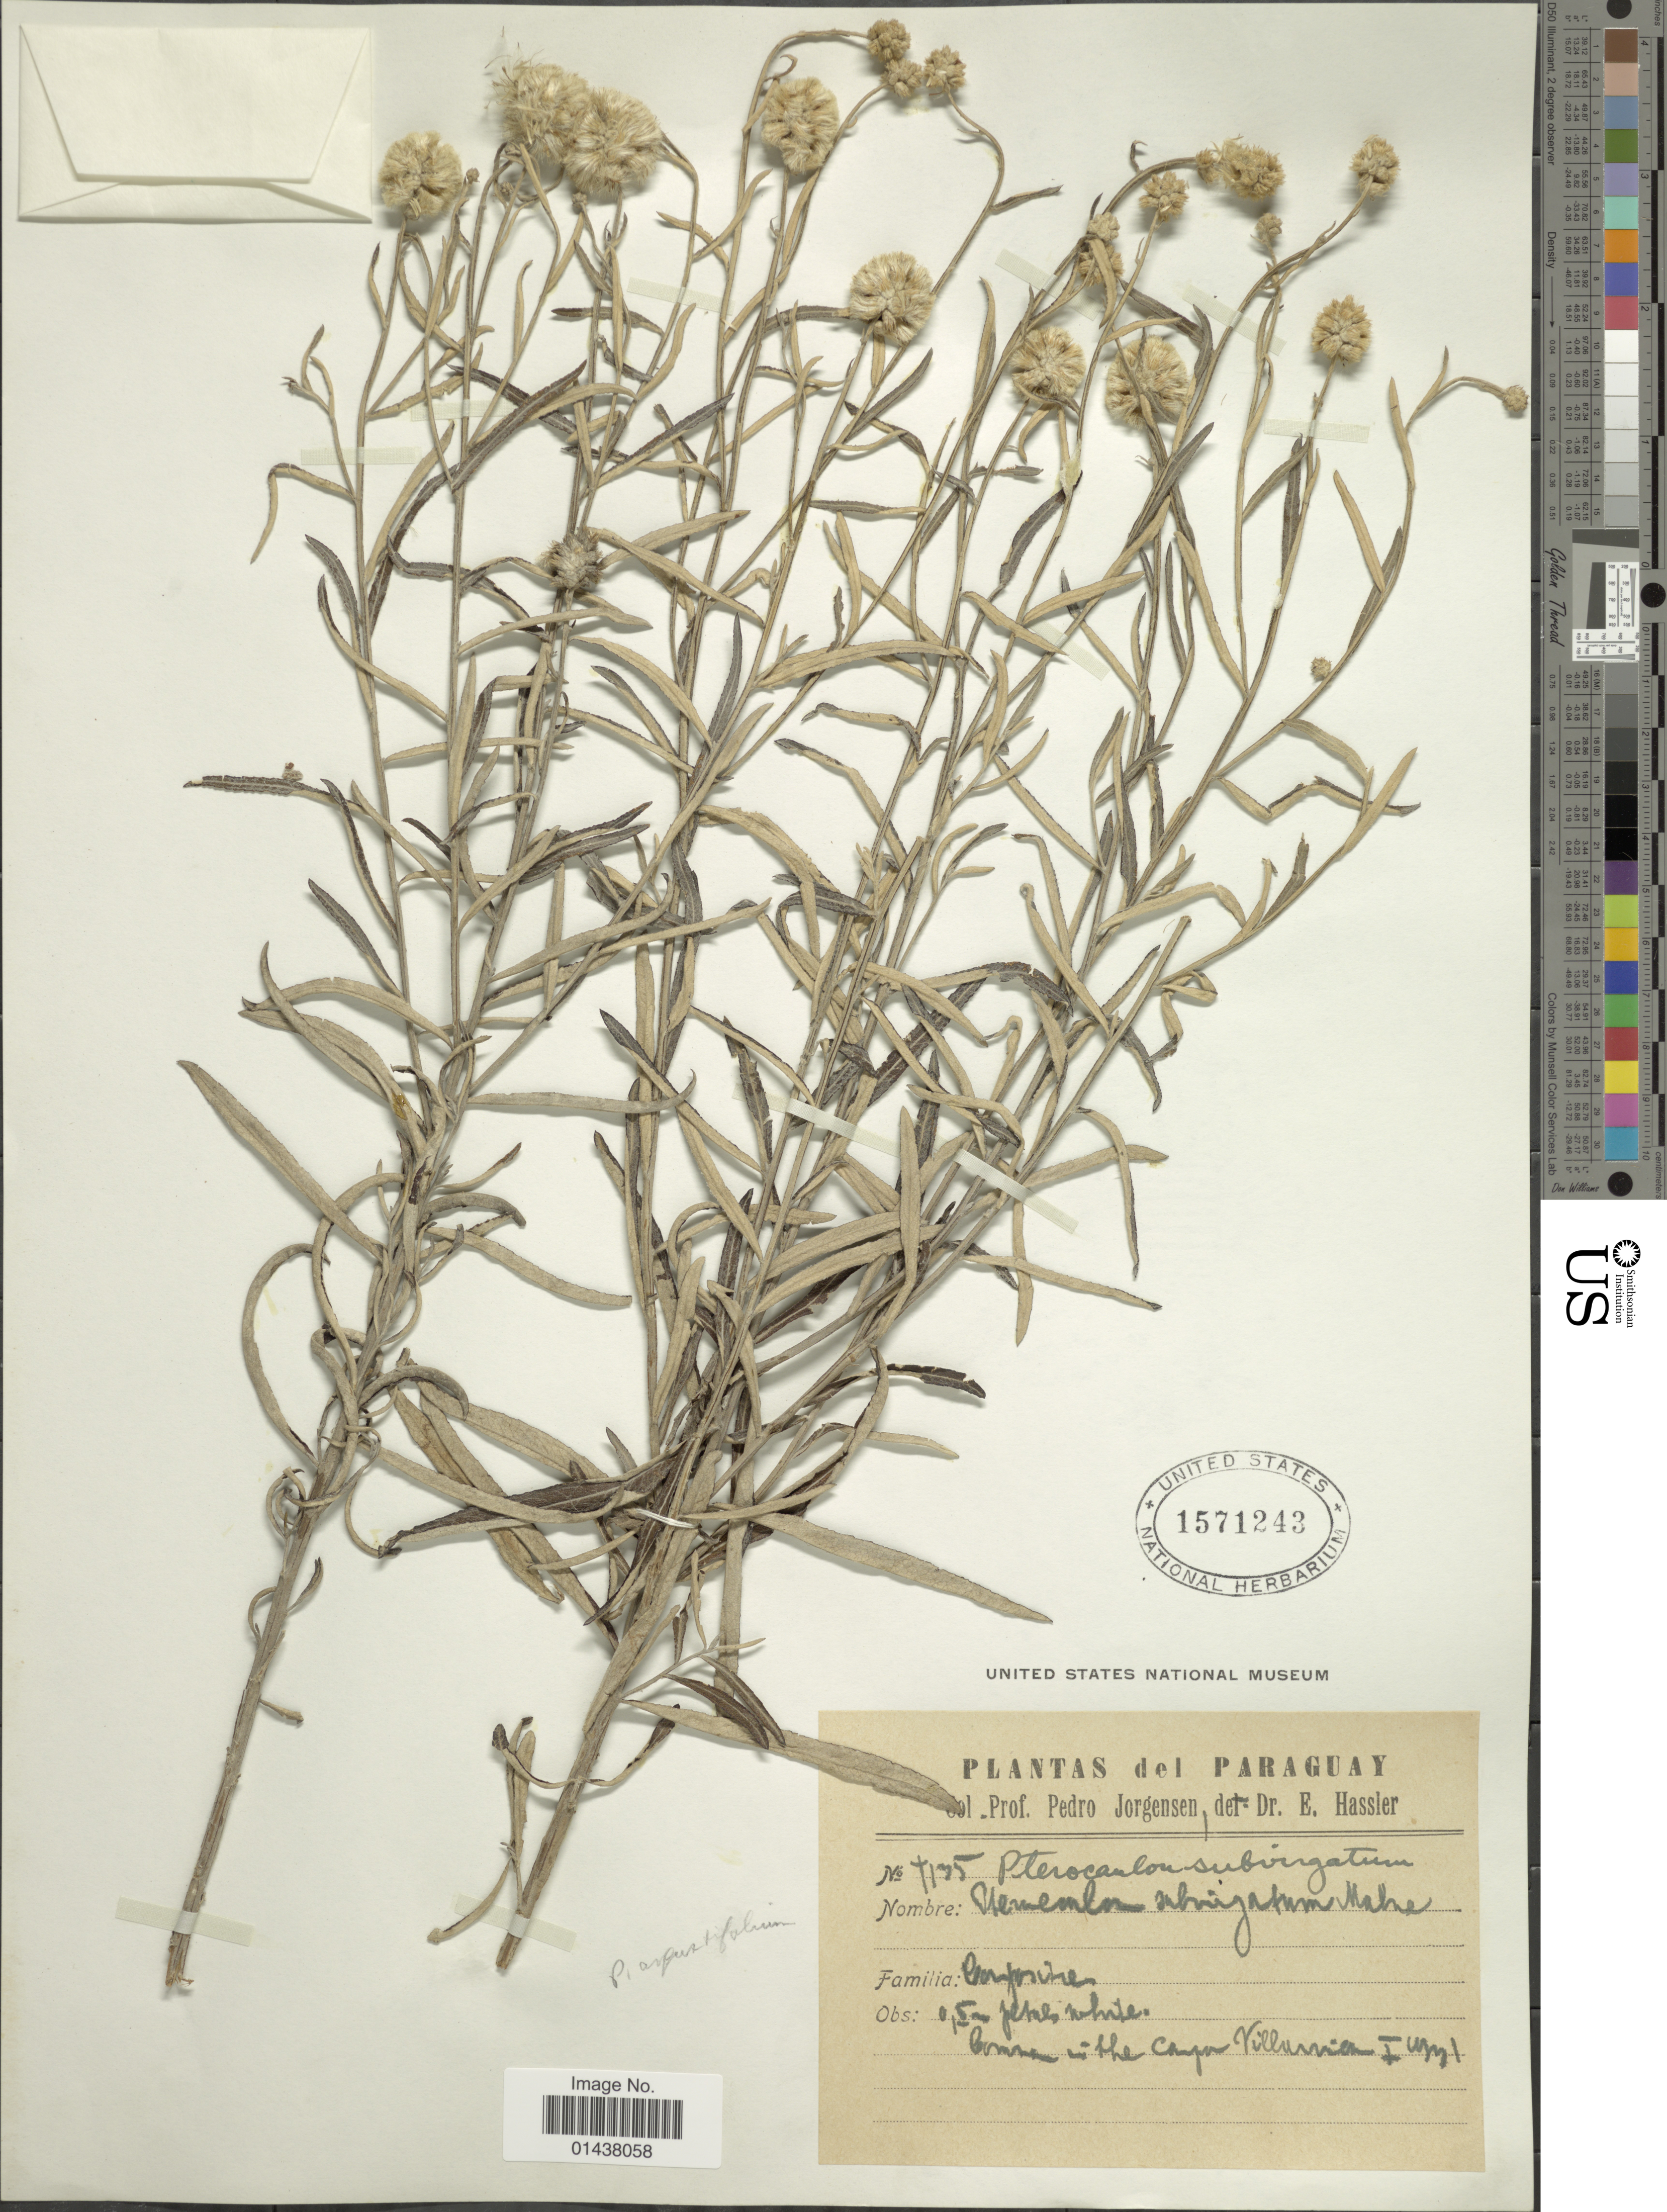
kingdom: Plantae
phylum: Tracheophyta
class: Magnoliopsida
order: Asterales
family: Asteraceae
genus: Pterocaulon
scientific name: Pterocaulon angustifolium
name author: DC.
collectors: P. Jörgensen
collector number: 7135*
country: Paraguay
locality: Common in the campo Villarrica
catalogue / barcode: US 1571243